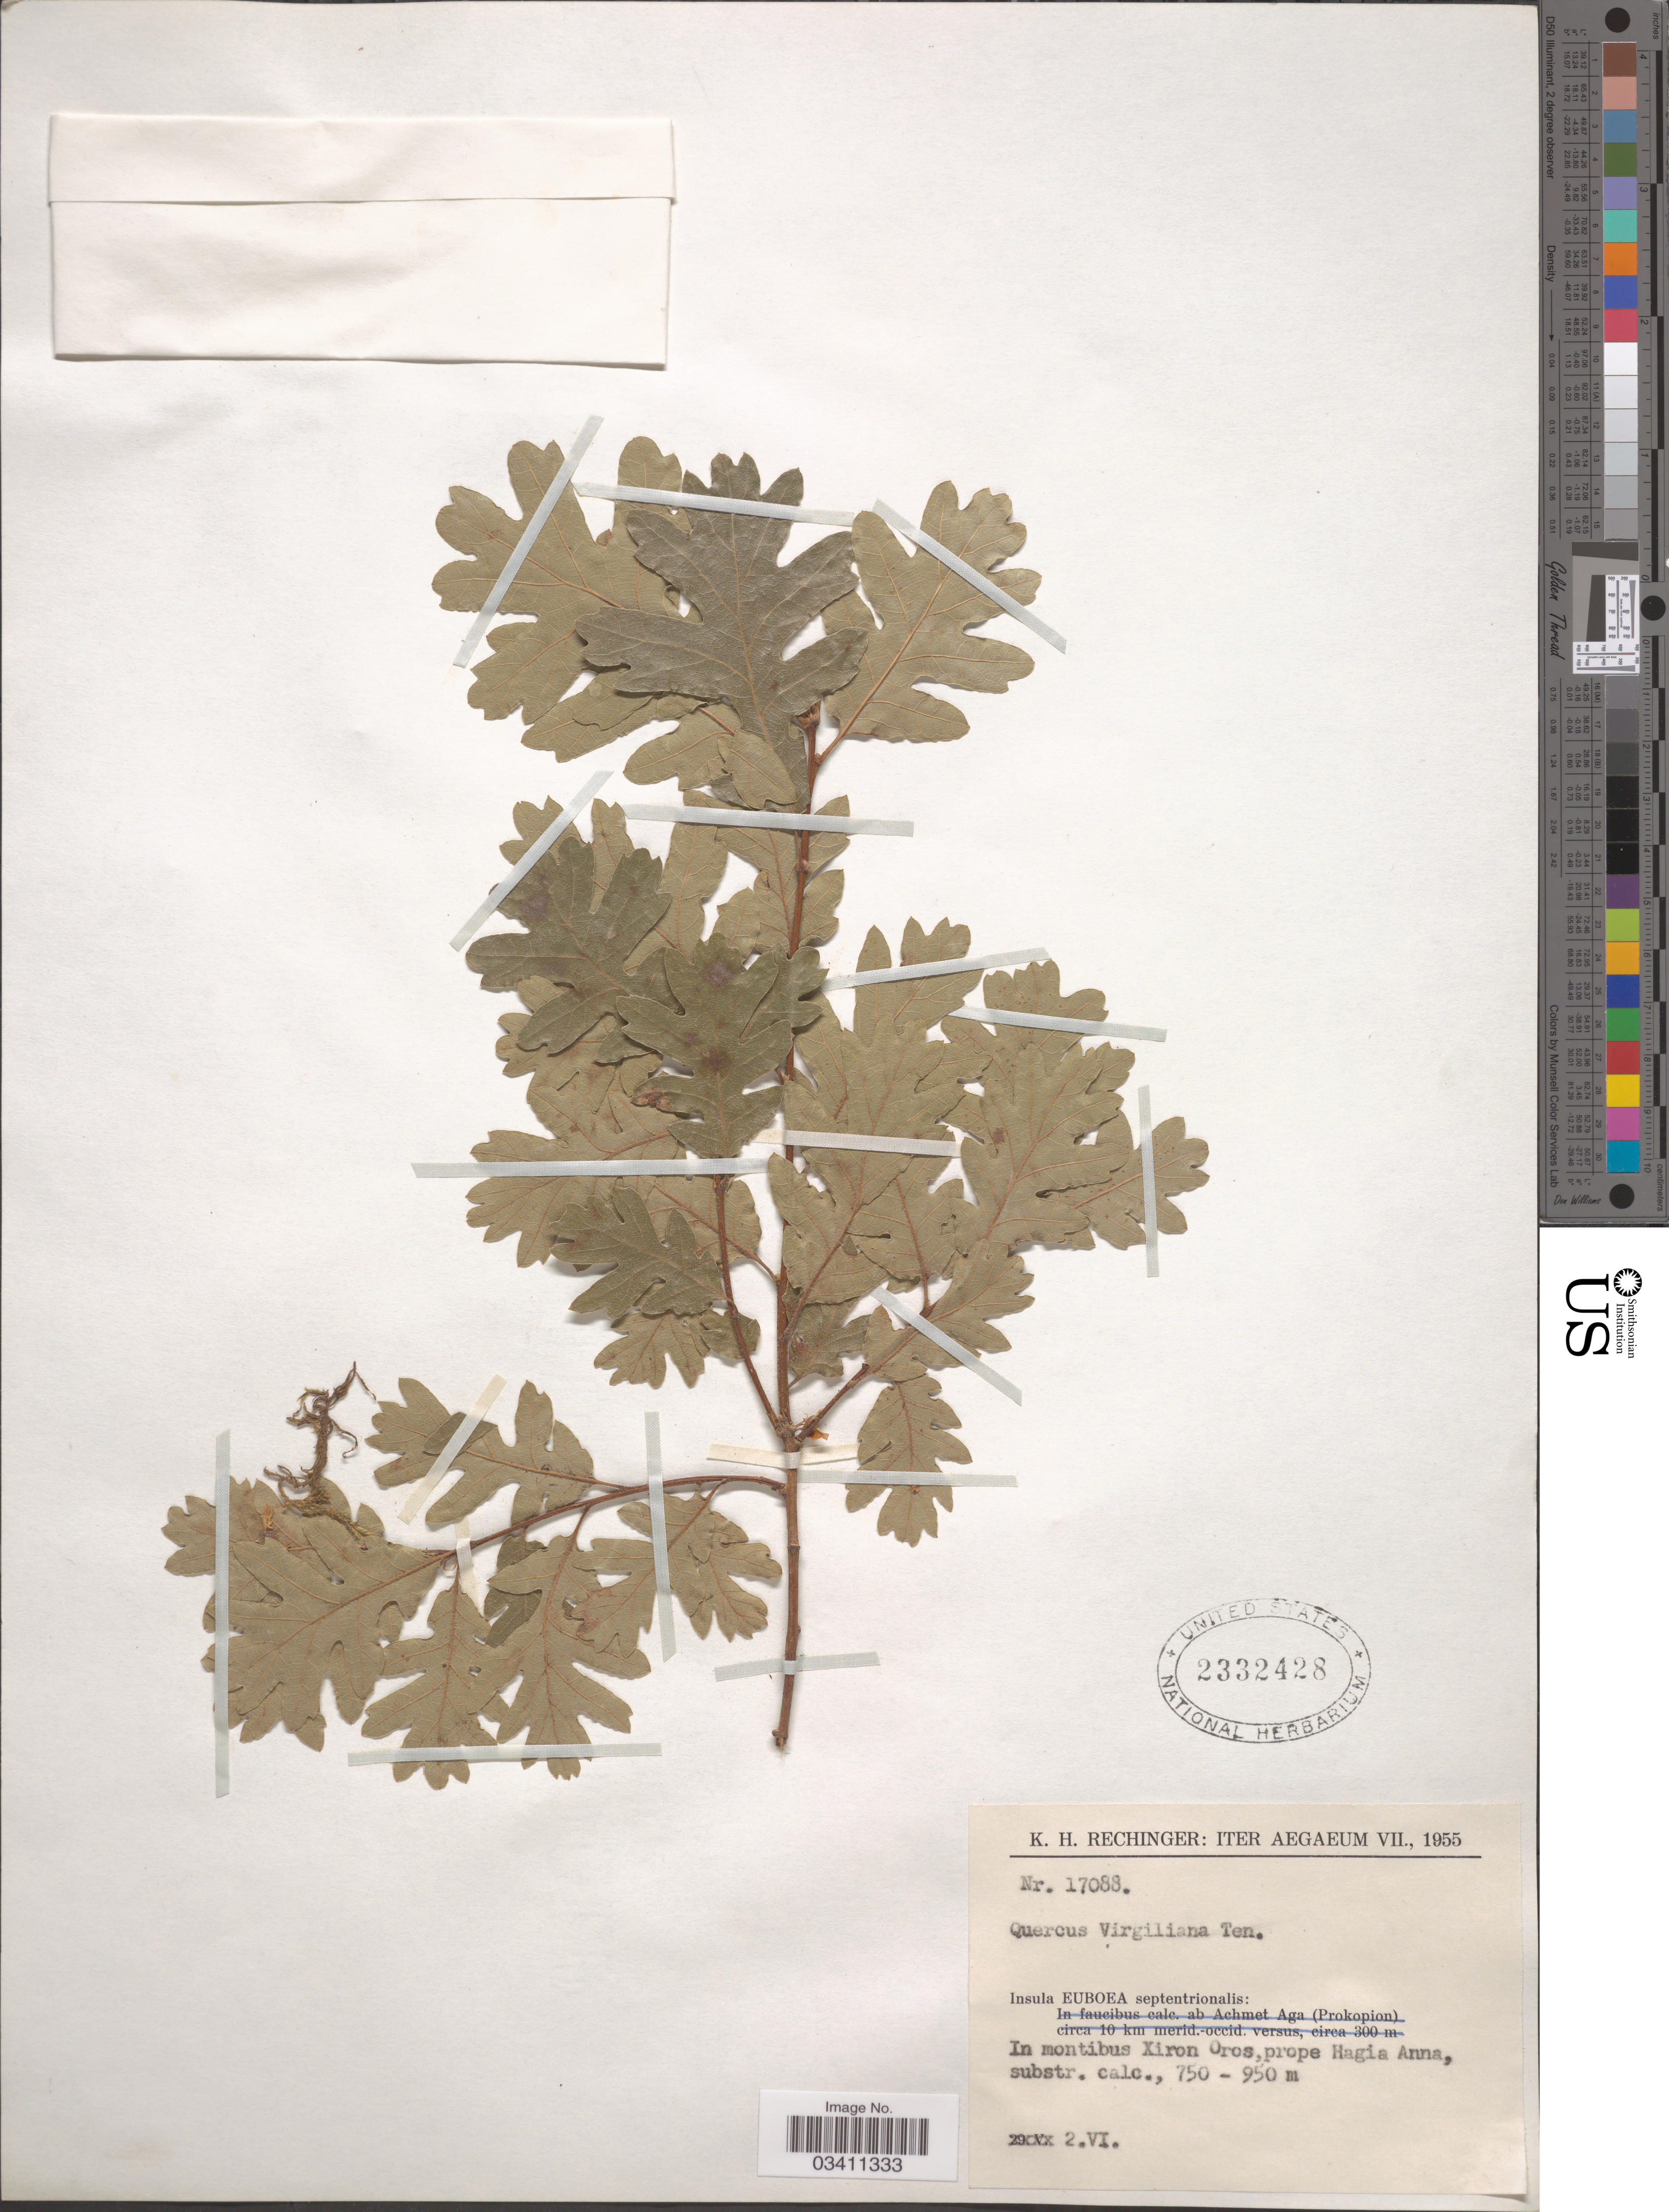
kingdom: Plantae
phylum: Tracheophyta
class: Magnoliopsida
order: Fagales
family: Fagaceae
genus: Quercus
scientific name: Quercus virgiliana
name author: (Ten.) Ten.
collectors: K. H. Rechinger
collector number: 17088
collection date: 1955-06-02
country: Greece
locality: Aegaeum. Insula Euboea septentrionalis: In montibus Xiron Oros, prope Hagia Anna.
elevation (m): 750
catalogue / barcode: US 2332428